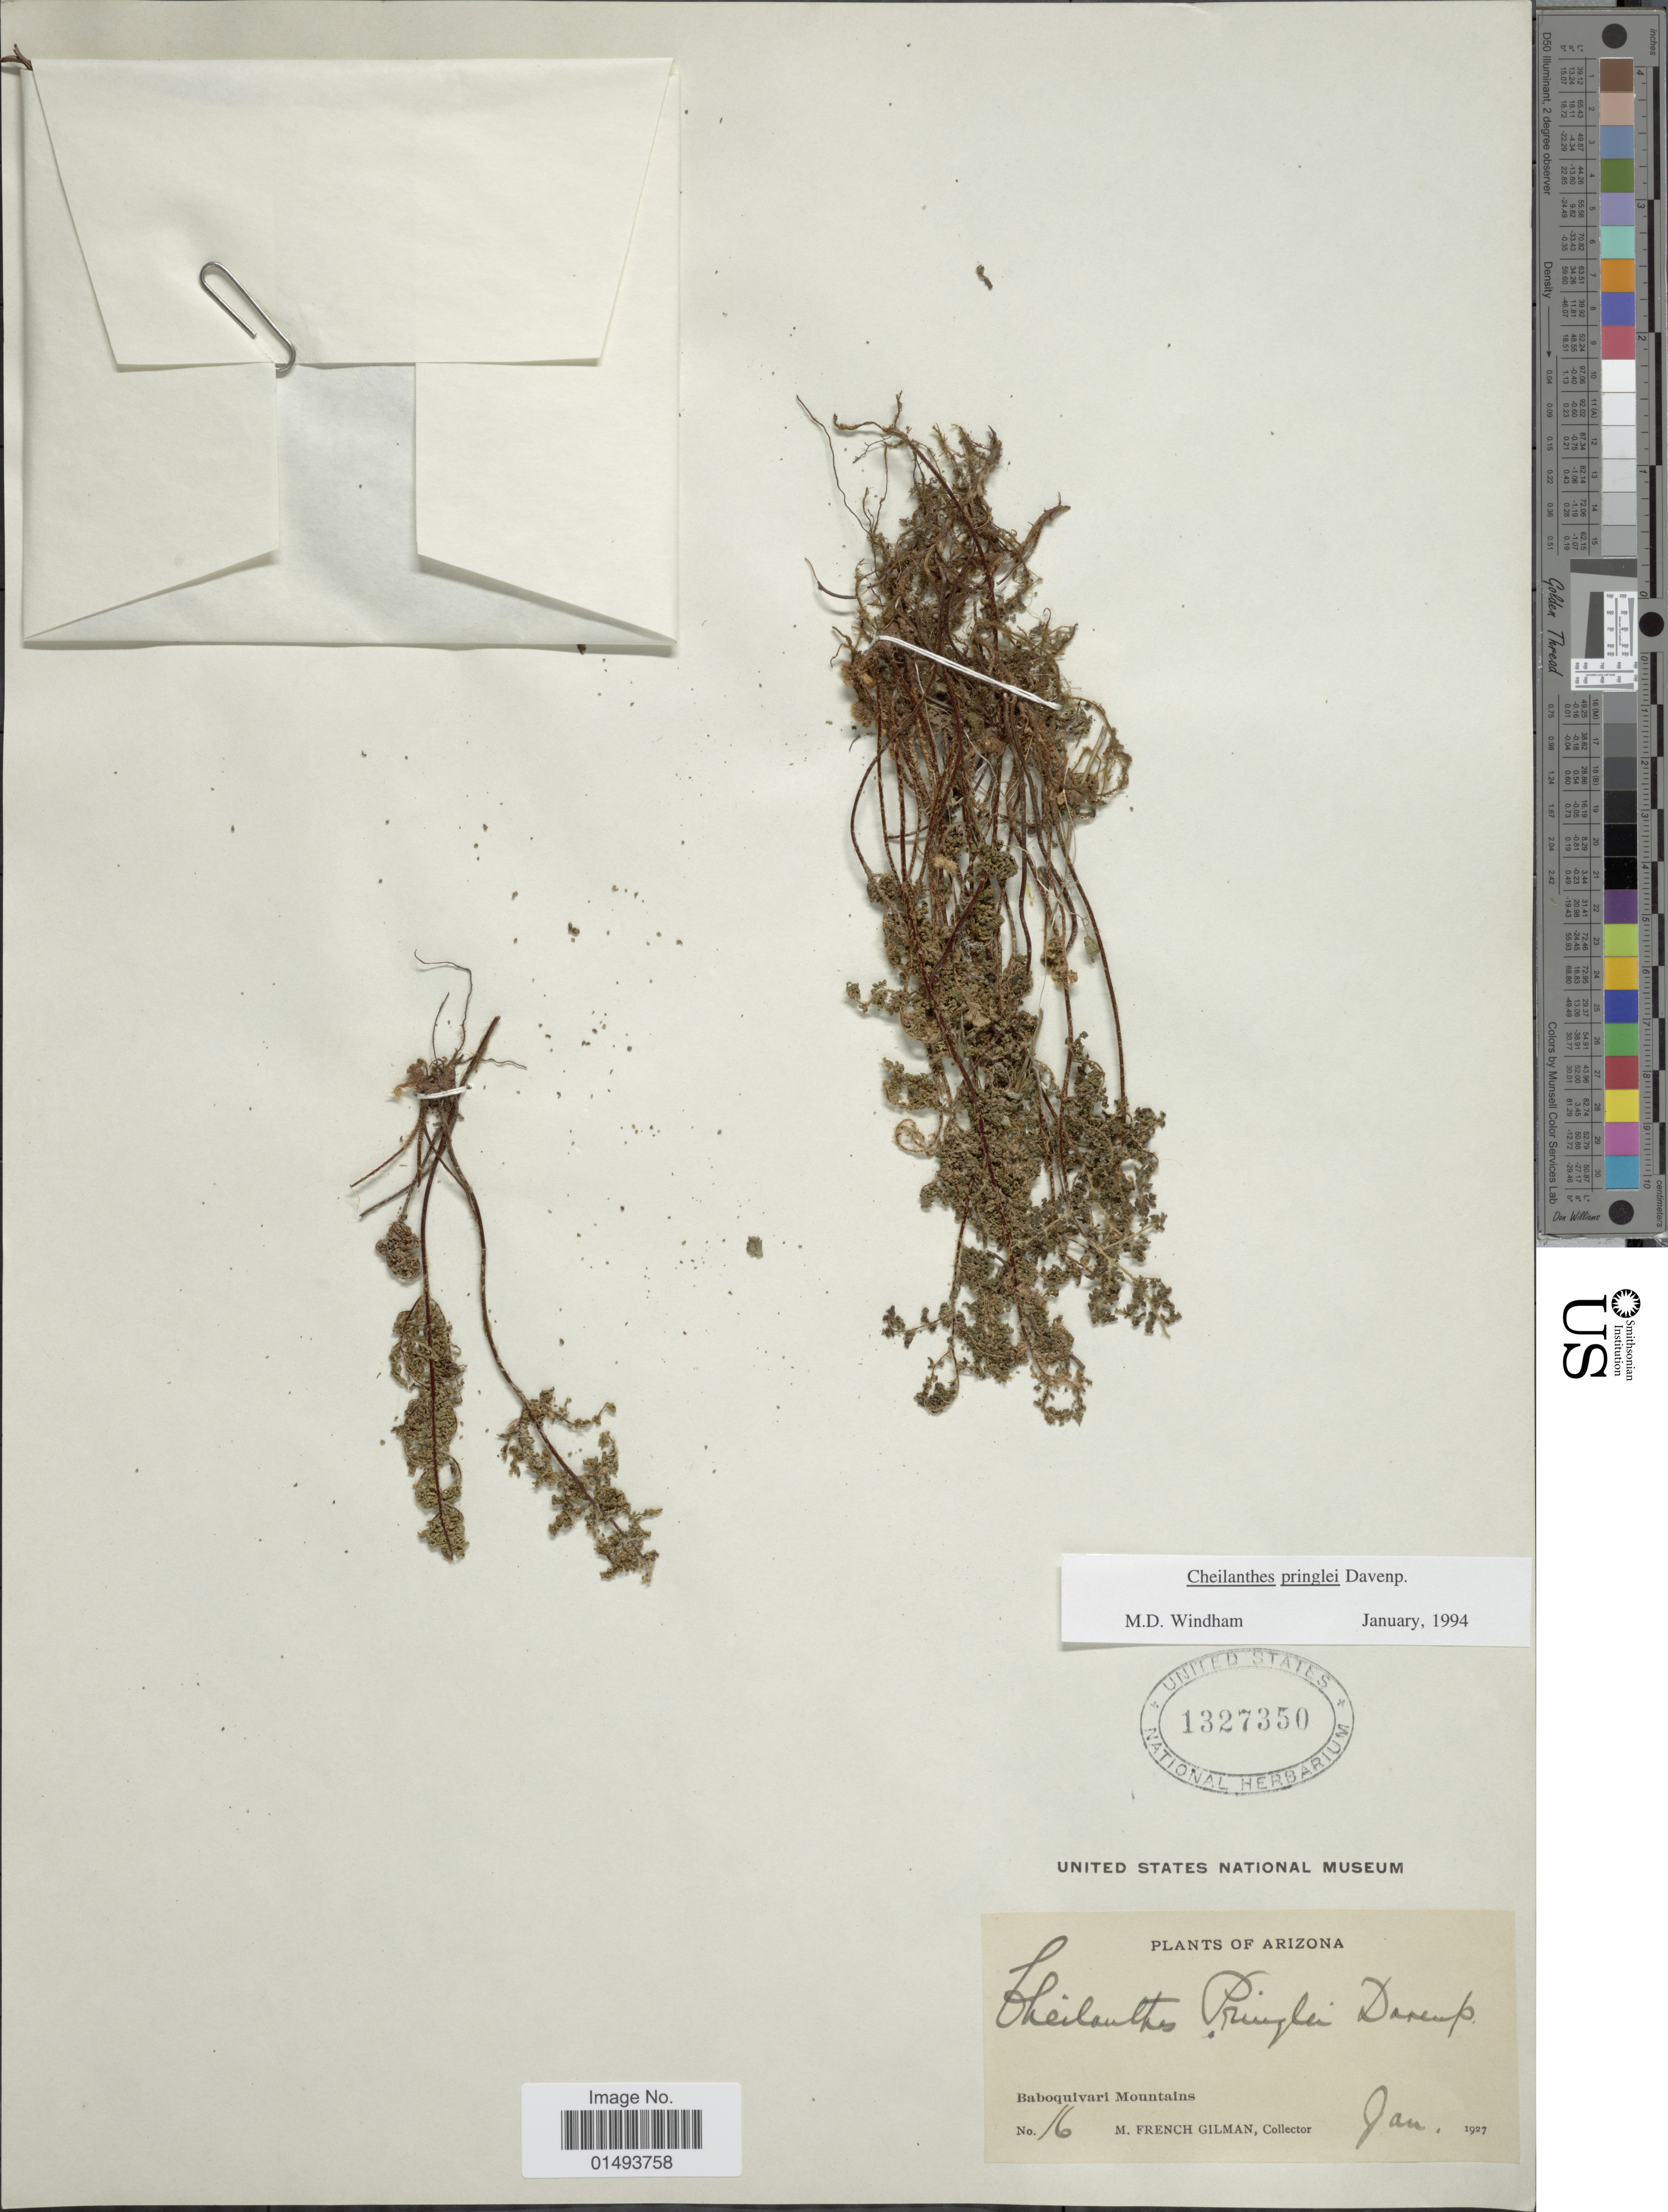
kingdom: Plantae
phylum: Tracheophyta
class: Polypodiopsida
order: Polypodiales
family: Pteridaceae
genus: Myriopteris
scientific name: Myriopteris pringlei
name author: (Davenp.) Grusz & Windham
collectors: M. F. Gilman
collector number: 16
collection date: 1927-01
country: United States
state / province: Arizona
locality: Plants of Arizona, Baboquivari Mountains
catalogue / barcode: US 1327350